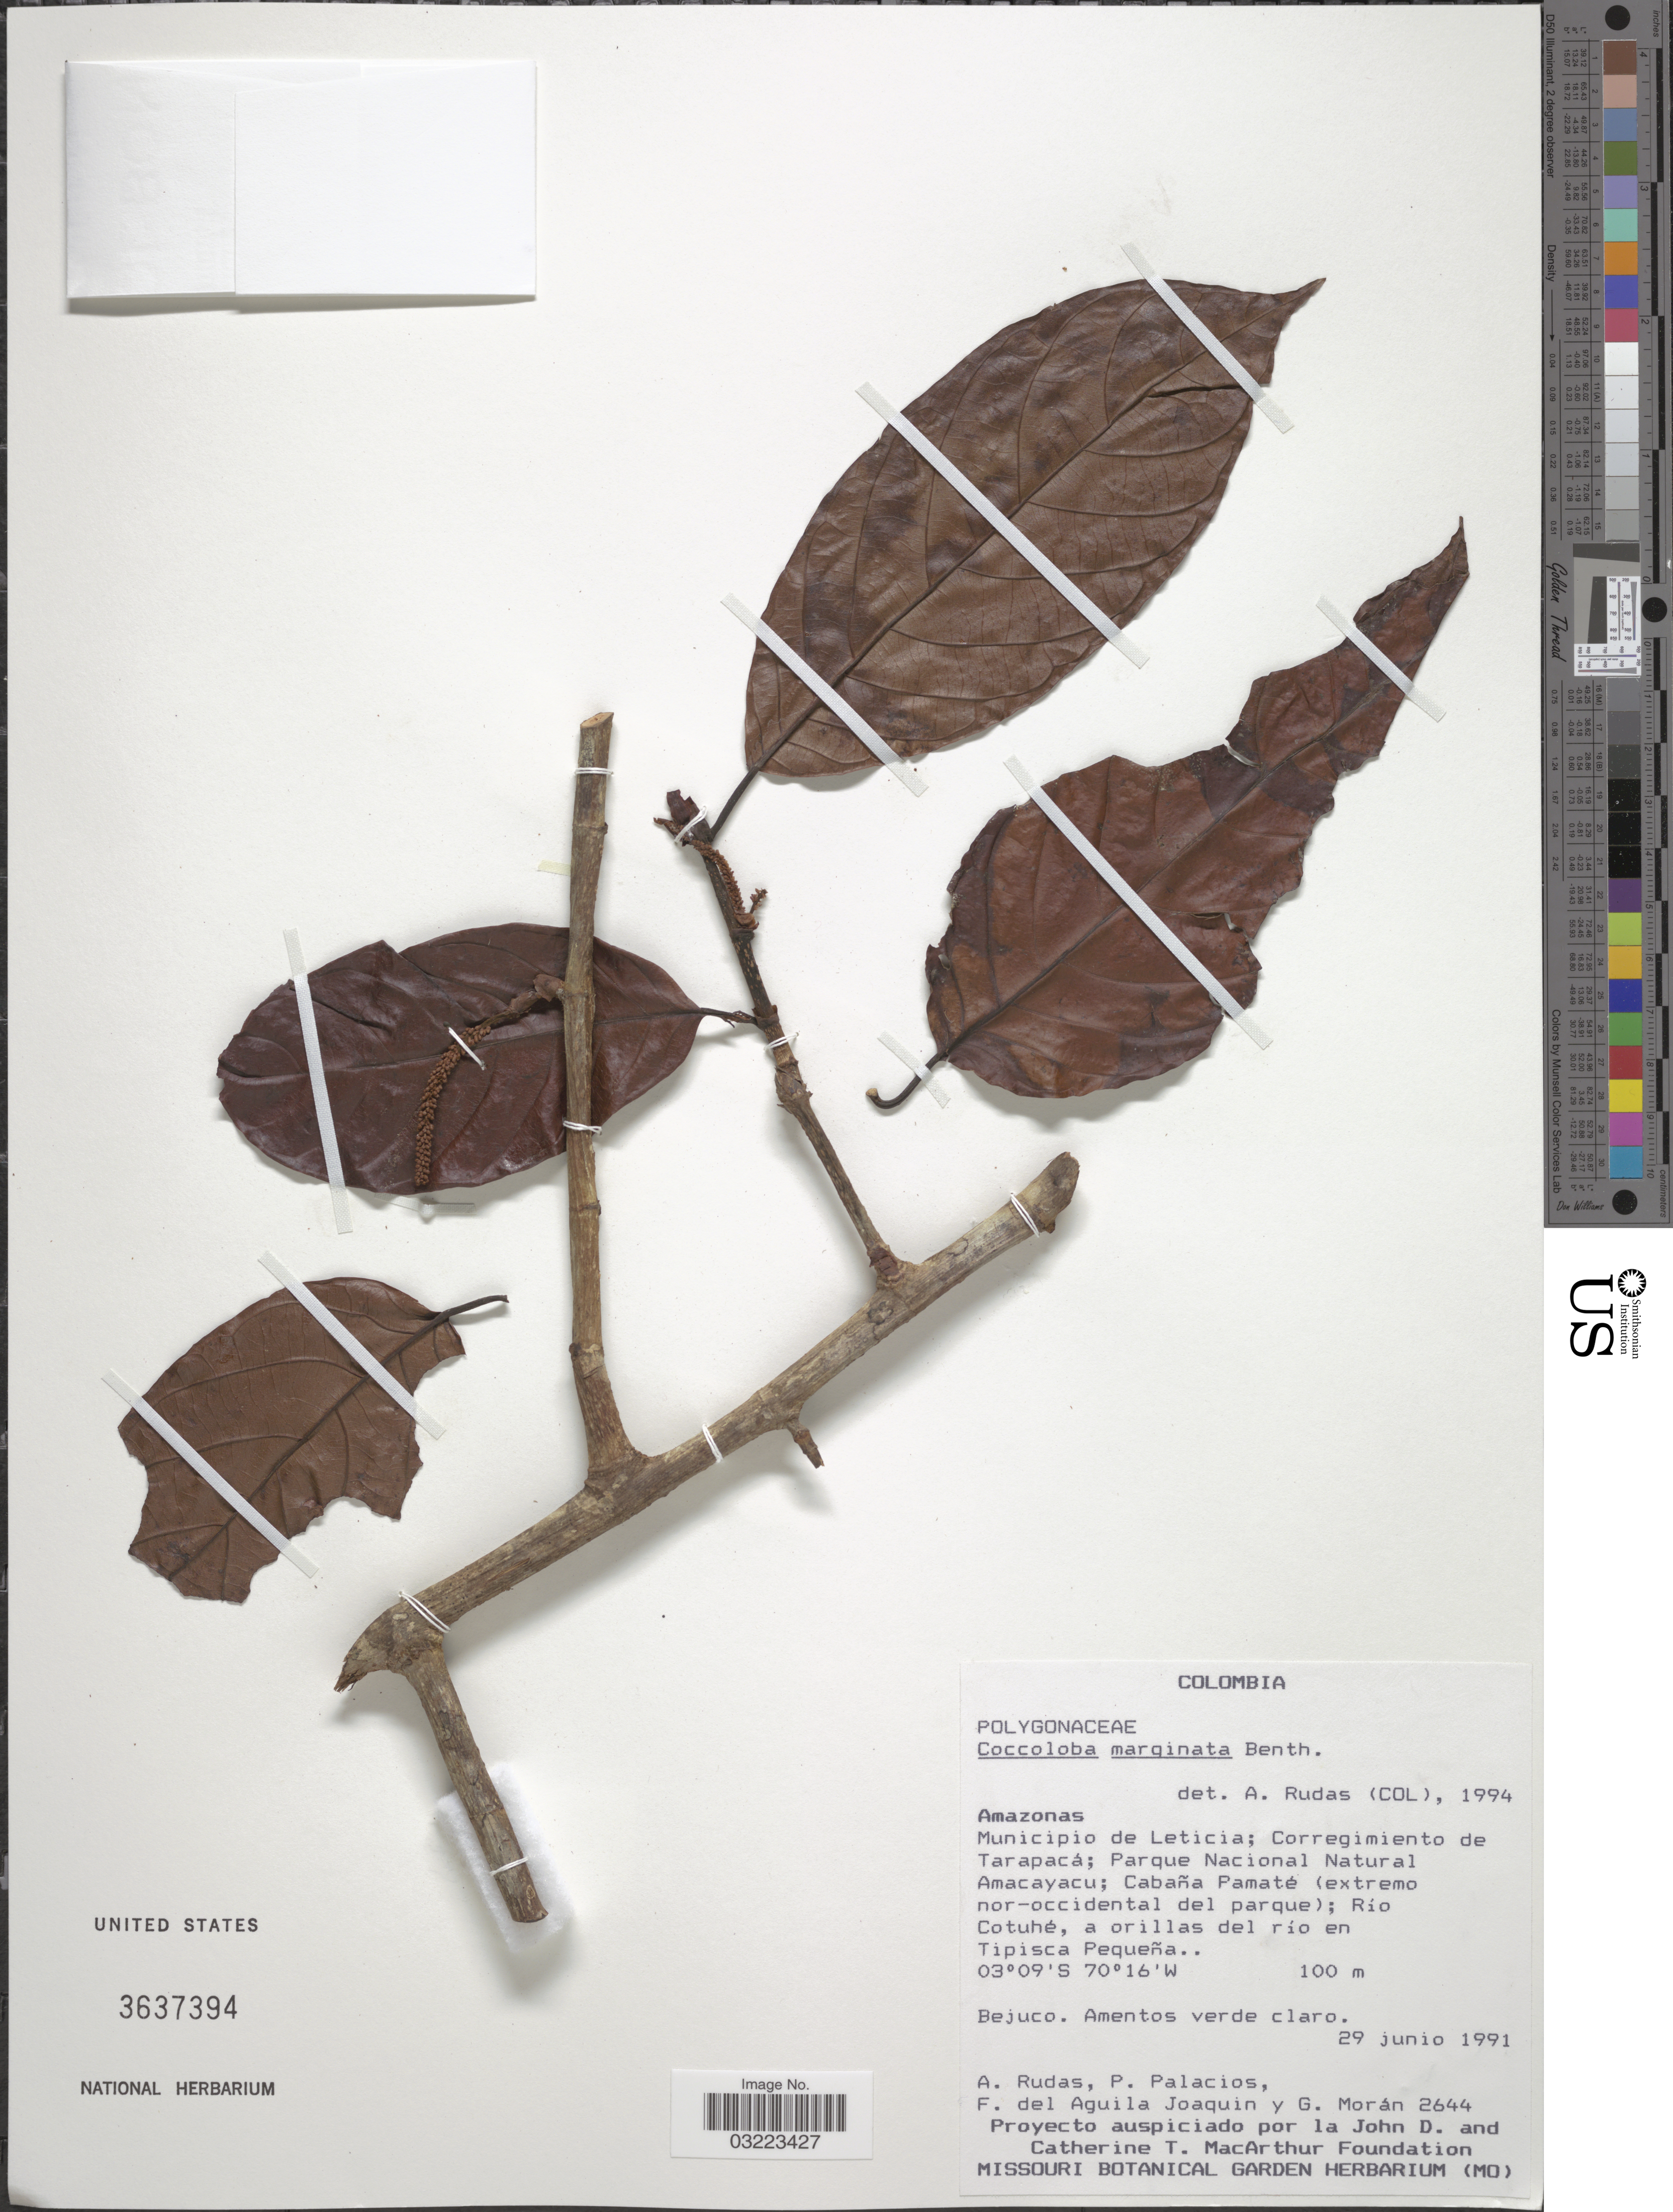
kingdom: Plantae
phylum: Tracheophyta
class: Magnoliopsida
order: Caryophyllales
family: Polygonaceae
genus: Coccoloba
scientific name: Coccoloba marginata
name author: Benth.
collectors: A. Rudas, P. Palacios, F. de Aguila Joaquin & G. Moran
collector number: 2644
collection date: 1991-06-29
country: Colombia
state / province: Amazônas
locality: Municipio de Leticia; Corregimiento de Tarapacá; Parque Nacional Natural Amacayacu; Cabaña Pamaté (extremo nor-occidental del parque); Río Cotuhé, a orillas del río en Tipisca Pequeña.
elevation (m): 100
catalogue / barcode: US 3637394